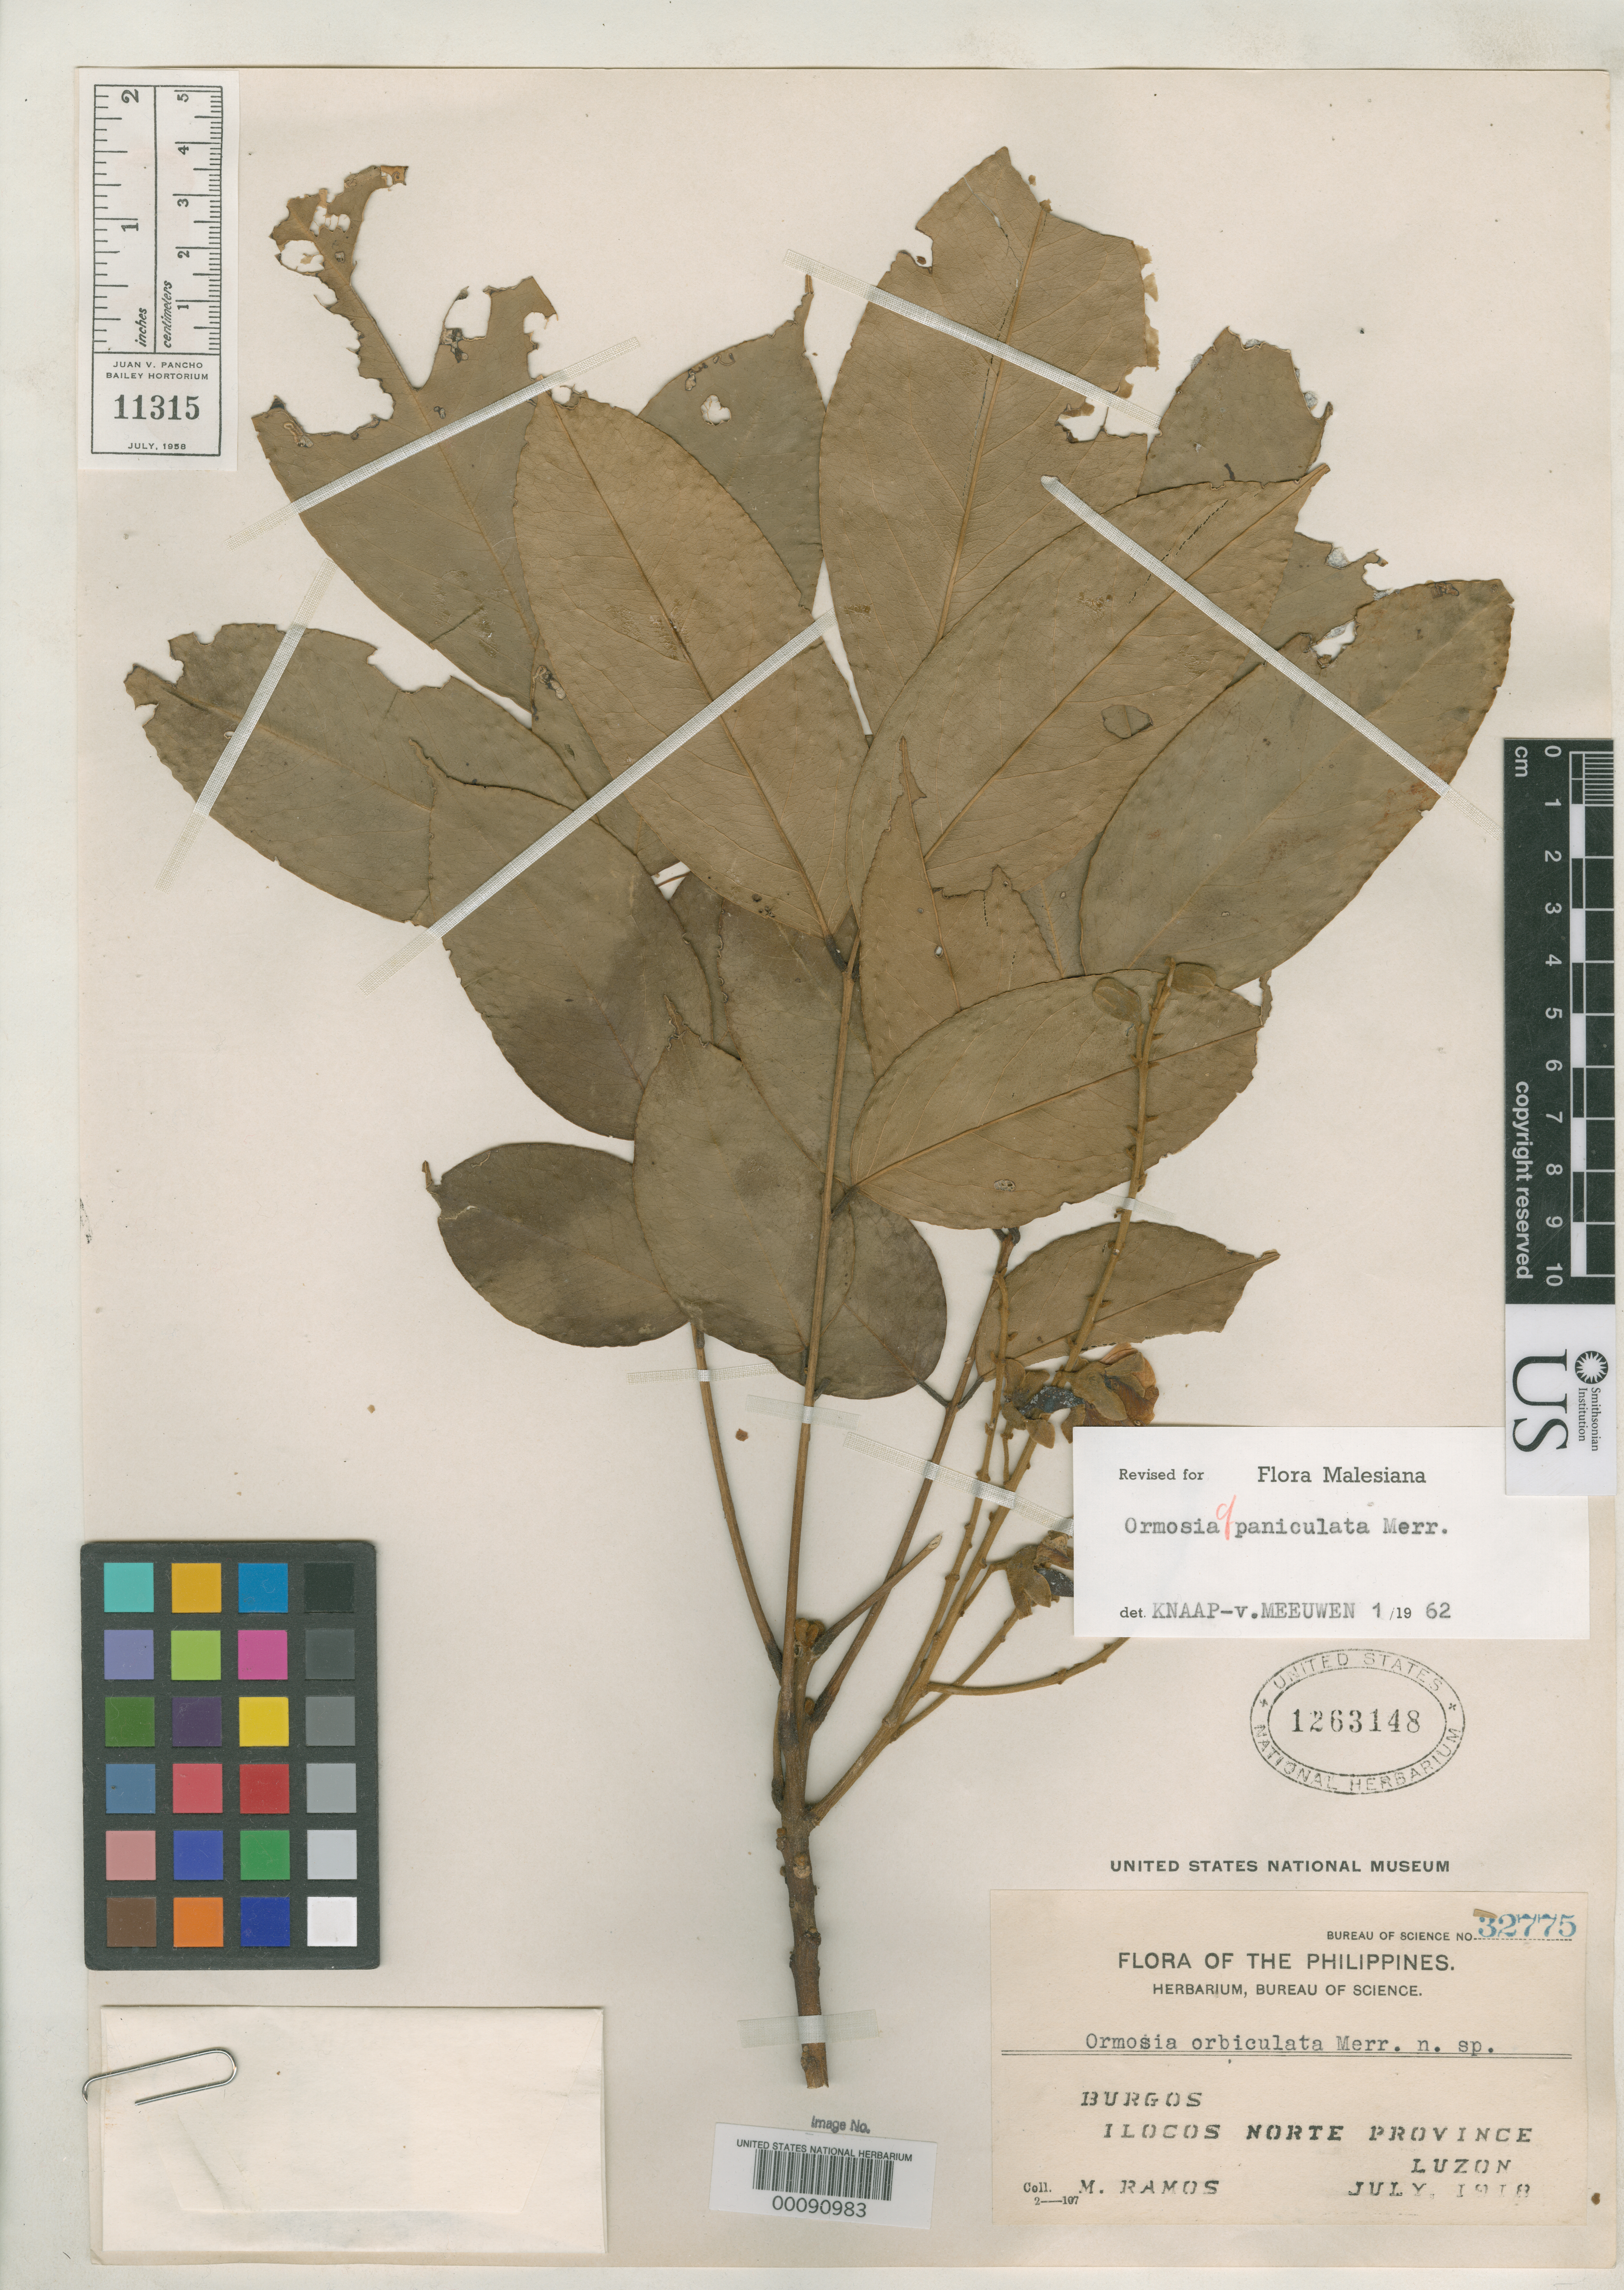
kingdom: Plantae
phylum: Tracheophyta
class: Magnoliopsida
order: Fabales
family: Fabaceae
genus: Ormosia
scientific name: Ormosia orbiculata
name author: Merr.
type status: Isotype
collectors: M. Ramos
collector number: Bur. Sci. 32775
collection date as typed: Jul 1918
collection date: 1918-07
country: Philippines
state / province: Ilocos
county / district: Ilocos Norte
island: Luzon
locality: Burgos.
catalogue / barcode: US 1263148